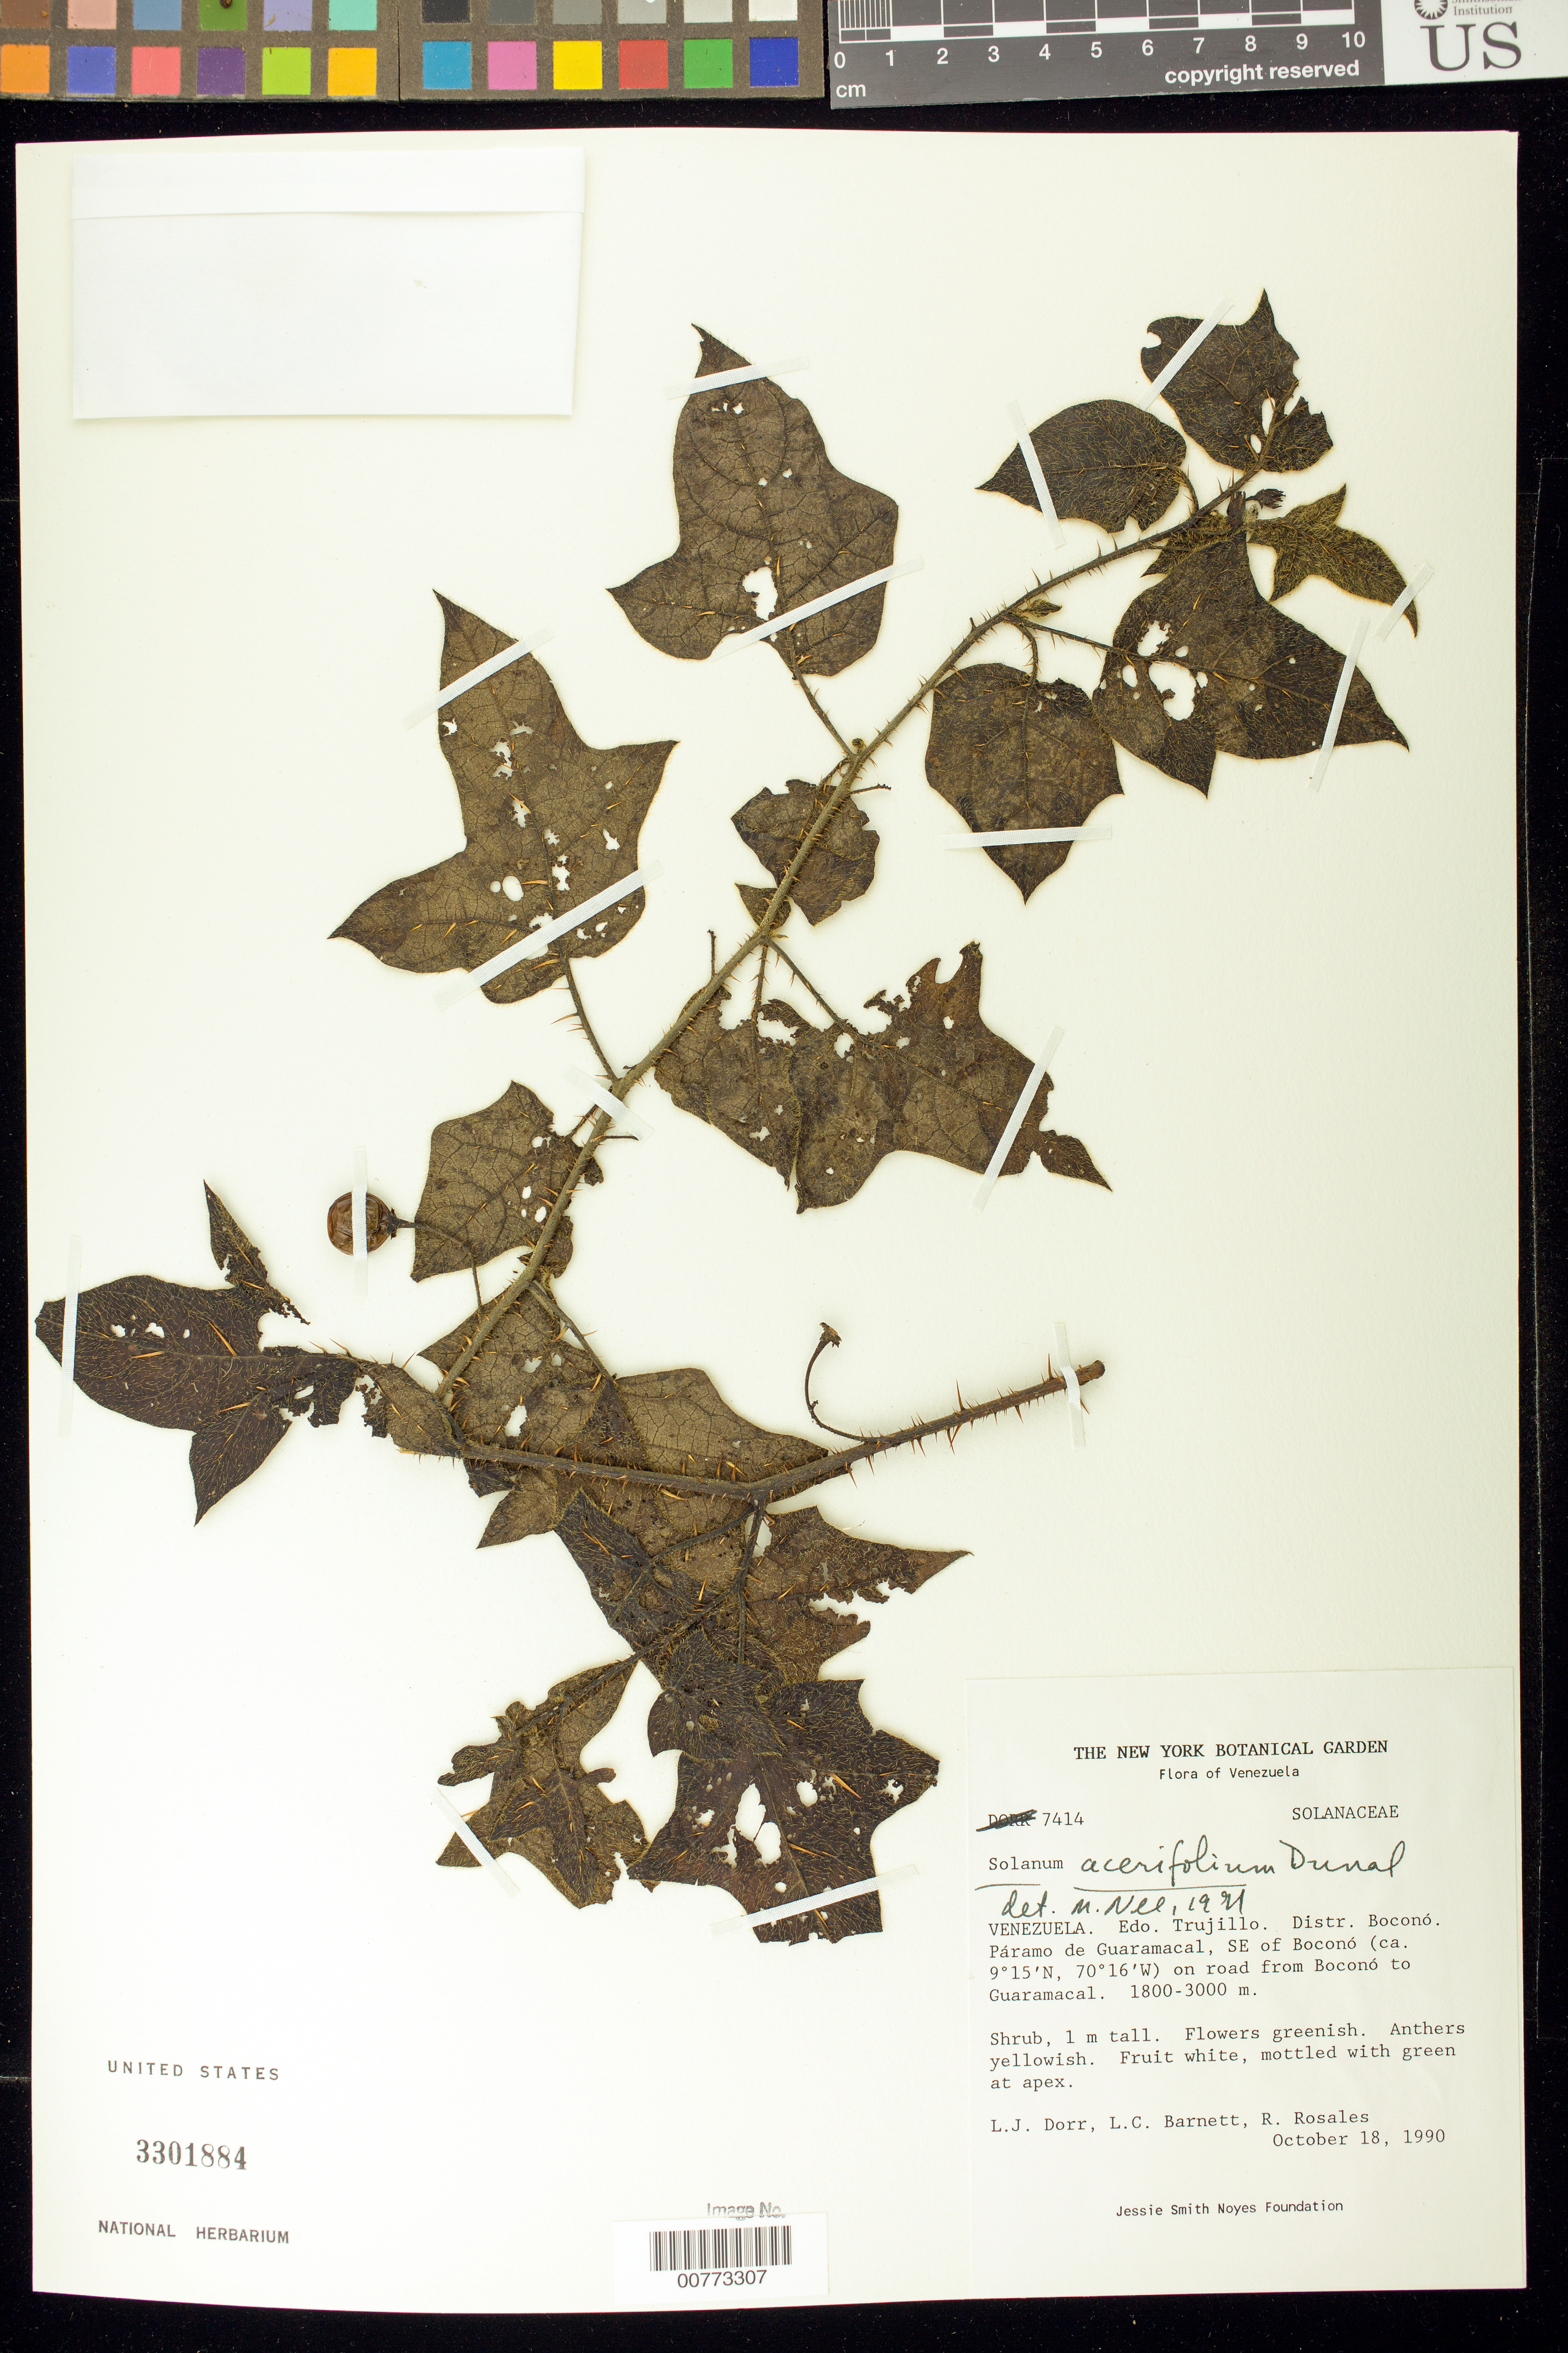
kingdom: Plantae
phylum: Tracheophyta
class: Magnoliopsida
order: Solanales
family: Solanaceae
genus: Solanum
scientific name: Solanum acerifolium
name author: Humb. & Bonpl. ex Dunal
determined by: Nee, Michael H.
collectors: L. J. Dorr, L. C. Barnett & R. Rosales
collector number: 7414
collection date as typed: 18 Oct 1990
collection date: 1990-10-18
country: Venezuela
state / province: Trujillo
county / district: Boconó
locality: Páramo de Guaramacal, SE of Boconó on road from Boconó to Guaramacal.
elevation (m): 1800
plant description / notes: NY, PORT, US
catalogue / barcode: US 3301884